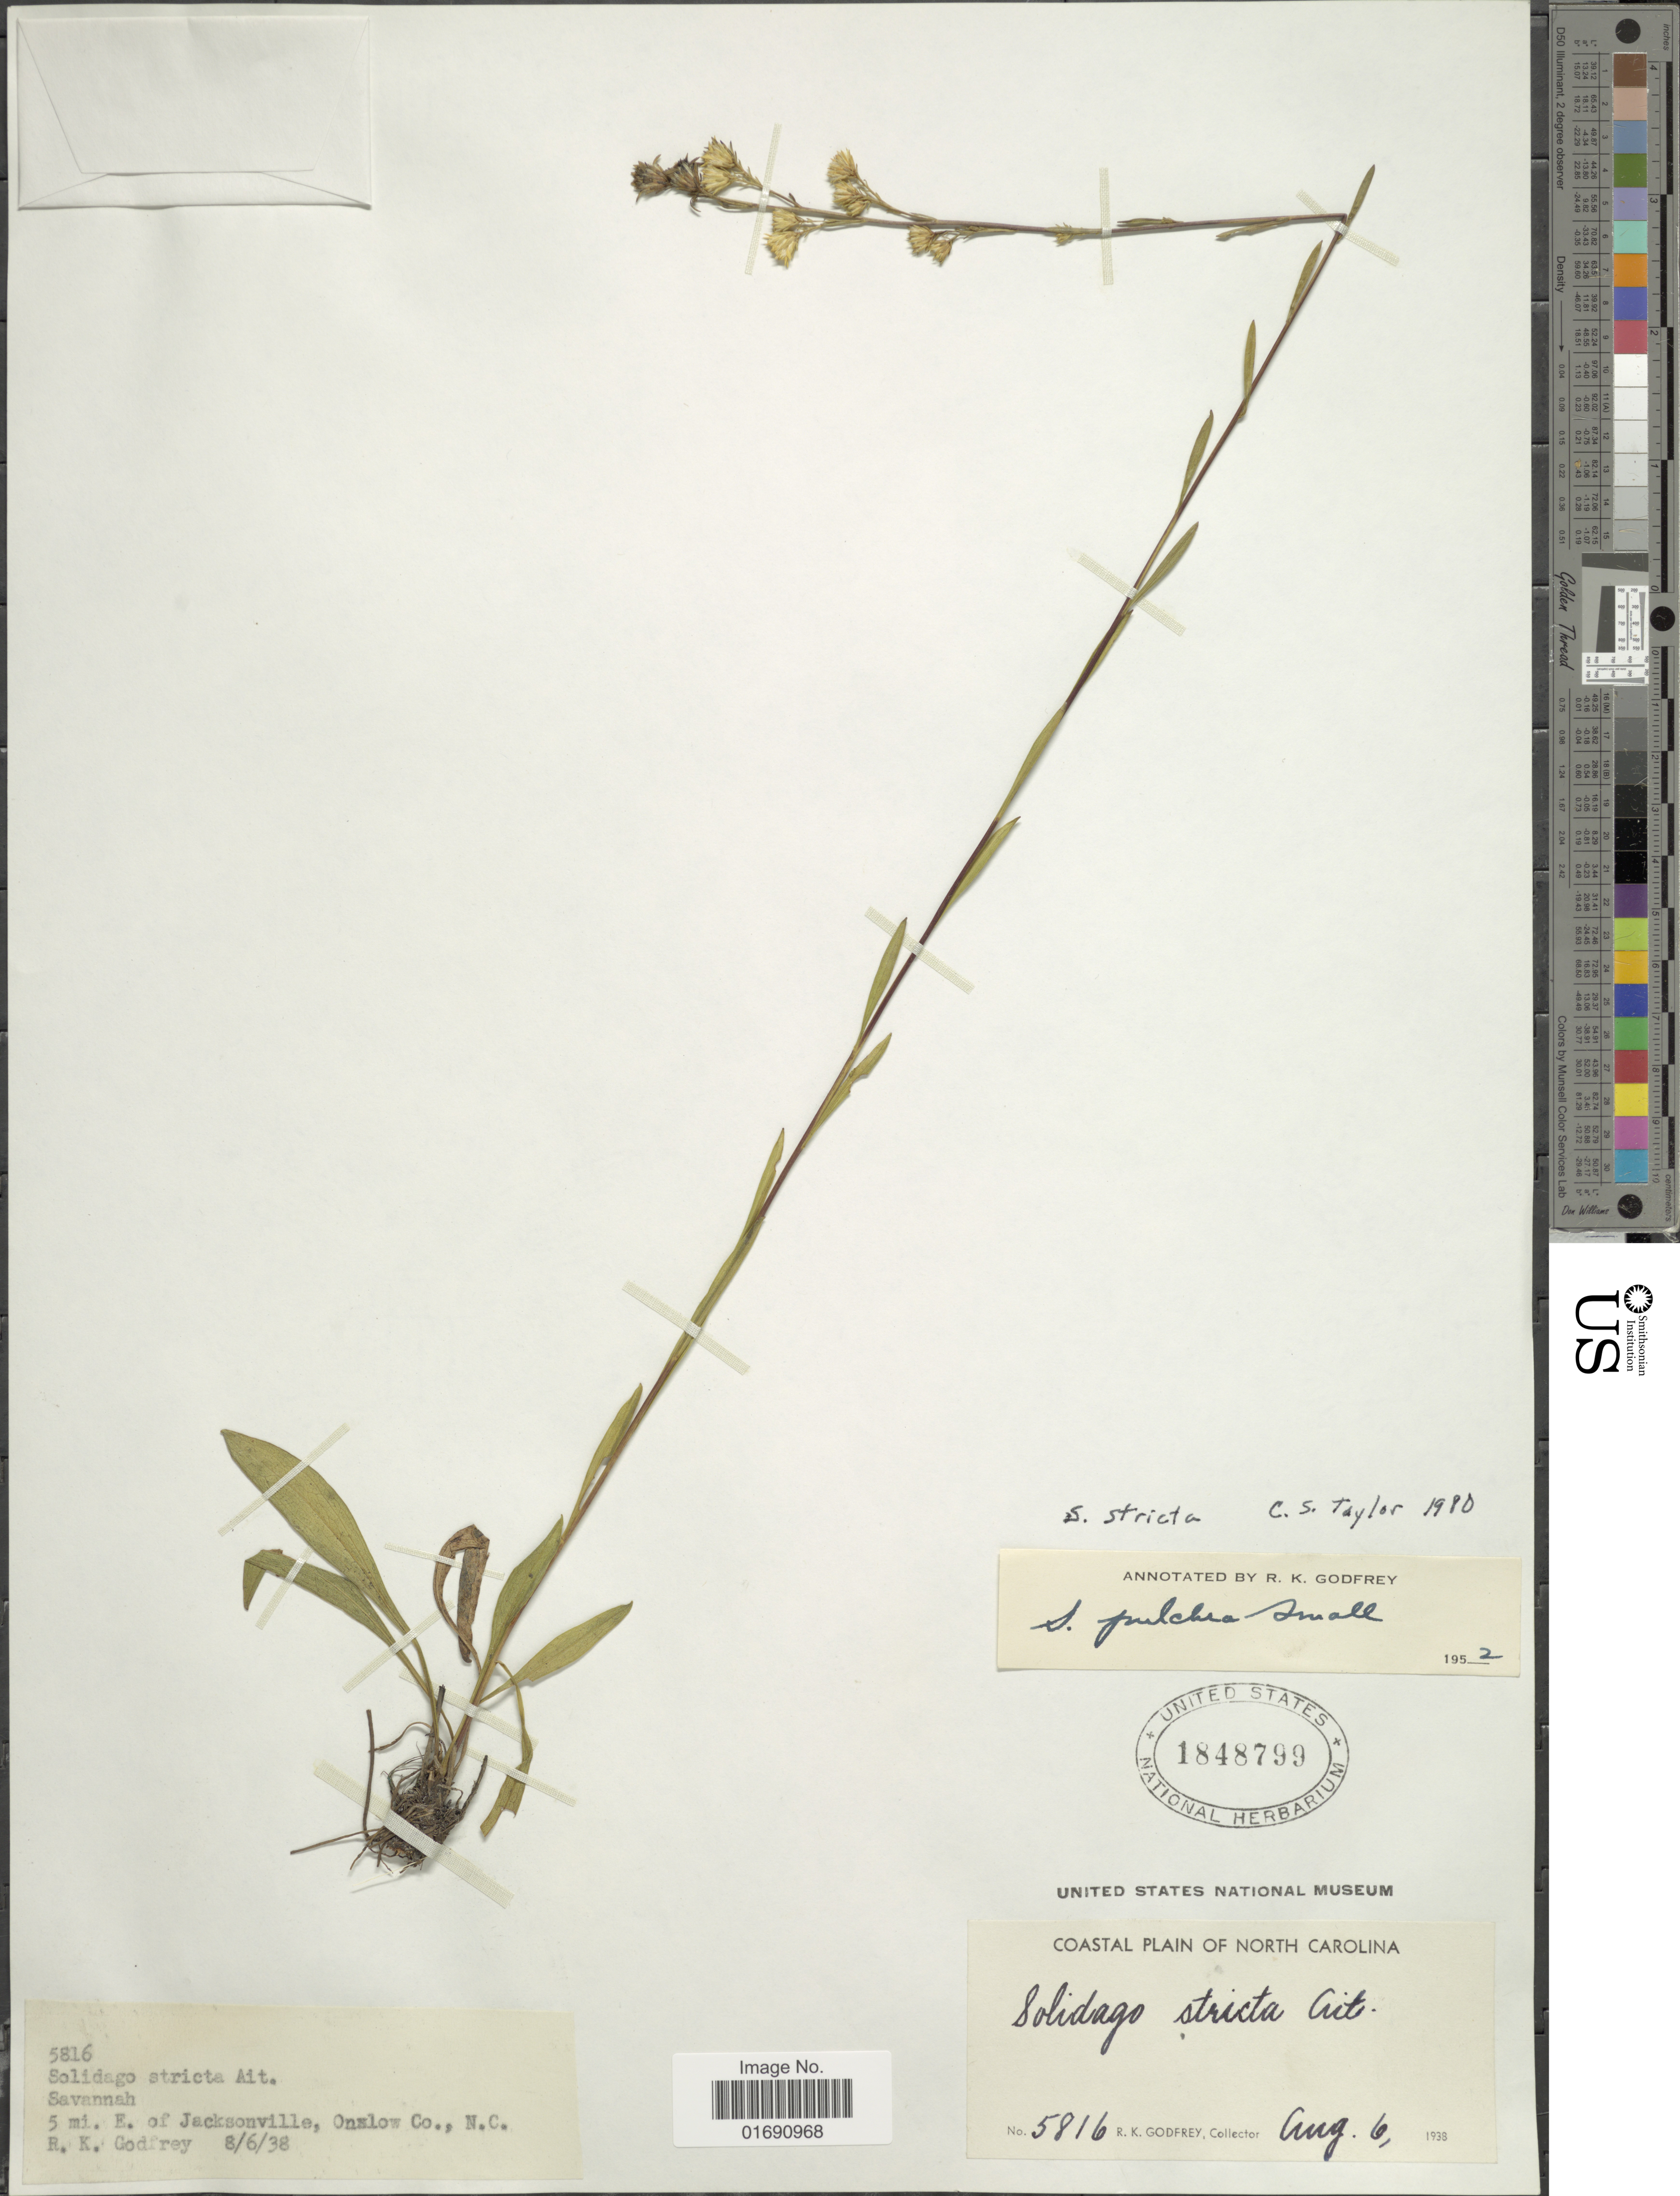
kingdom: Plantae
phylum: Tracheophyta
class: Magnoliopsida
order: Asterales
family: Asteraceae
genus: Solidago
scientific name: Solidago stricta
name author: Aiton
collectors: R. K. Godfrey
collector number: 5816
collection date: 1938-08-06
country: United States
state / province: North Carolina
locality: Savannah, 5 mi. E. of Jacksonville, Onslow Co, Coastal Plain of North Carolina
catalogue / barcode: US 1848799